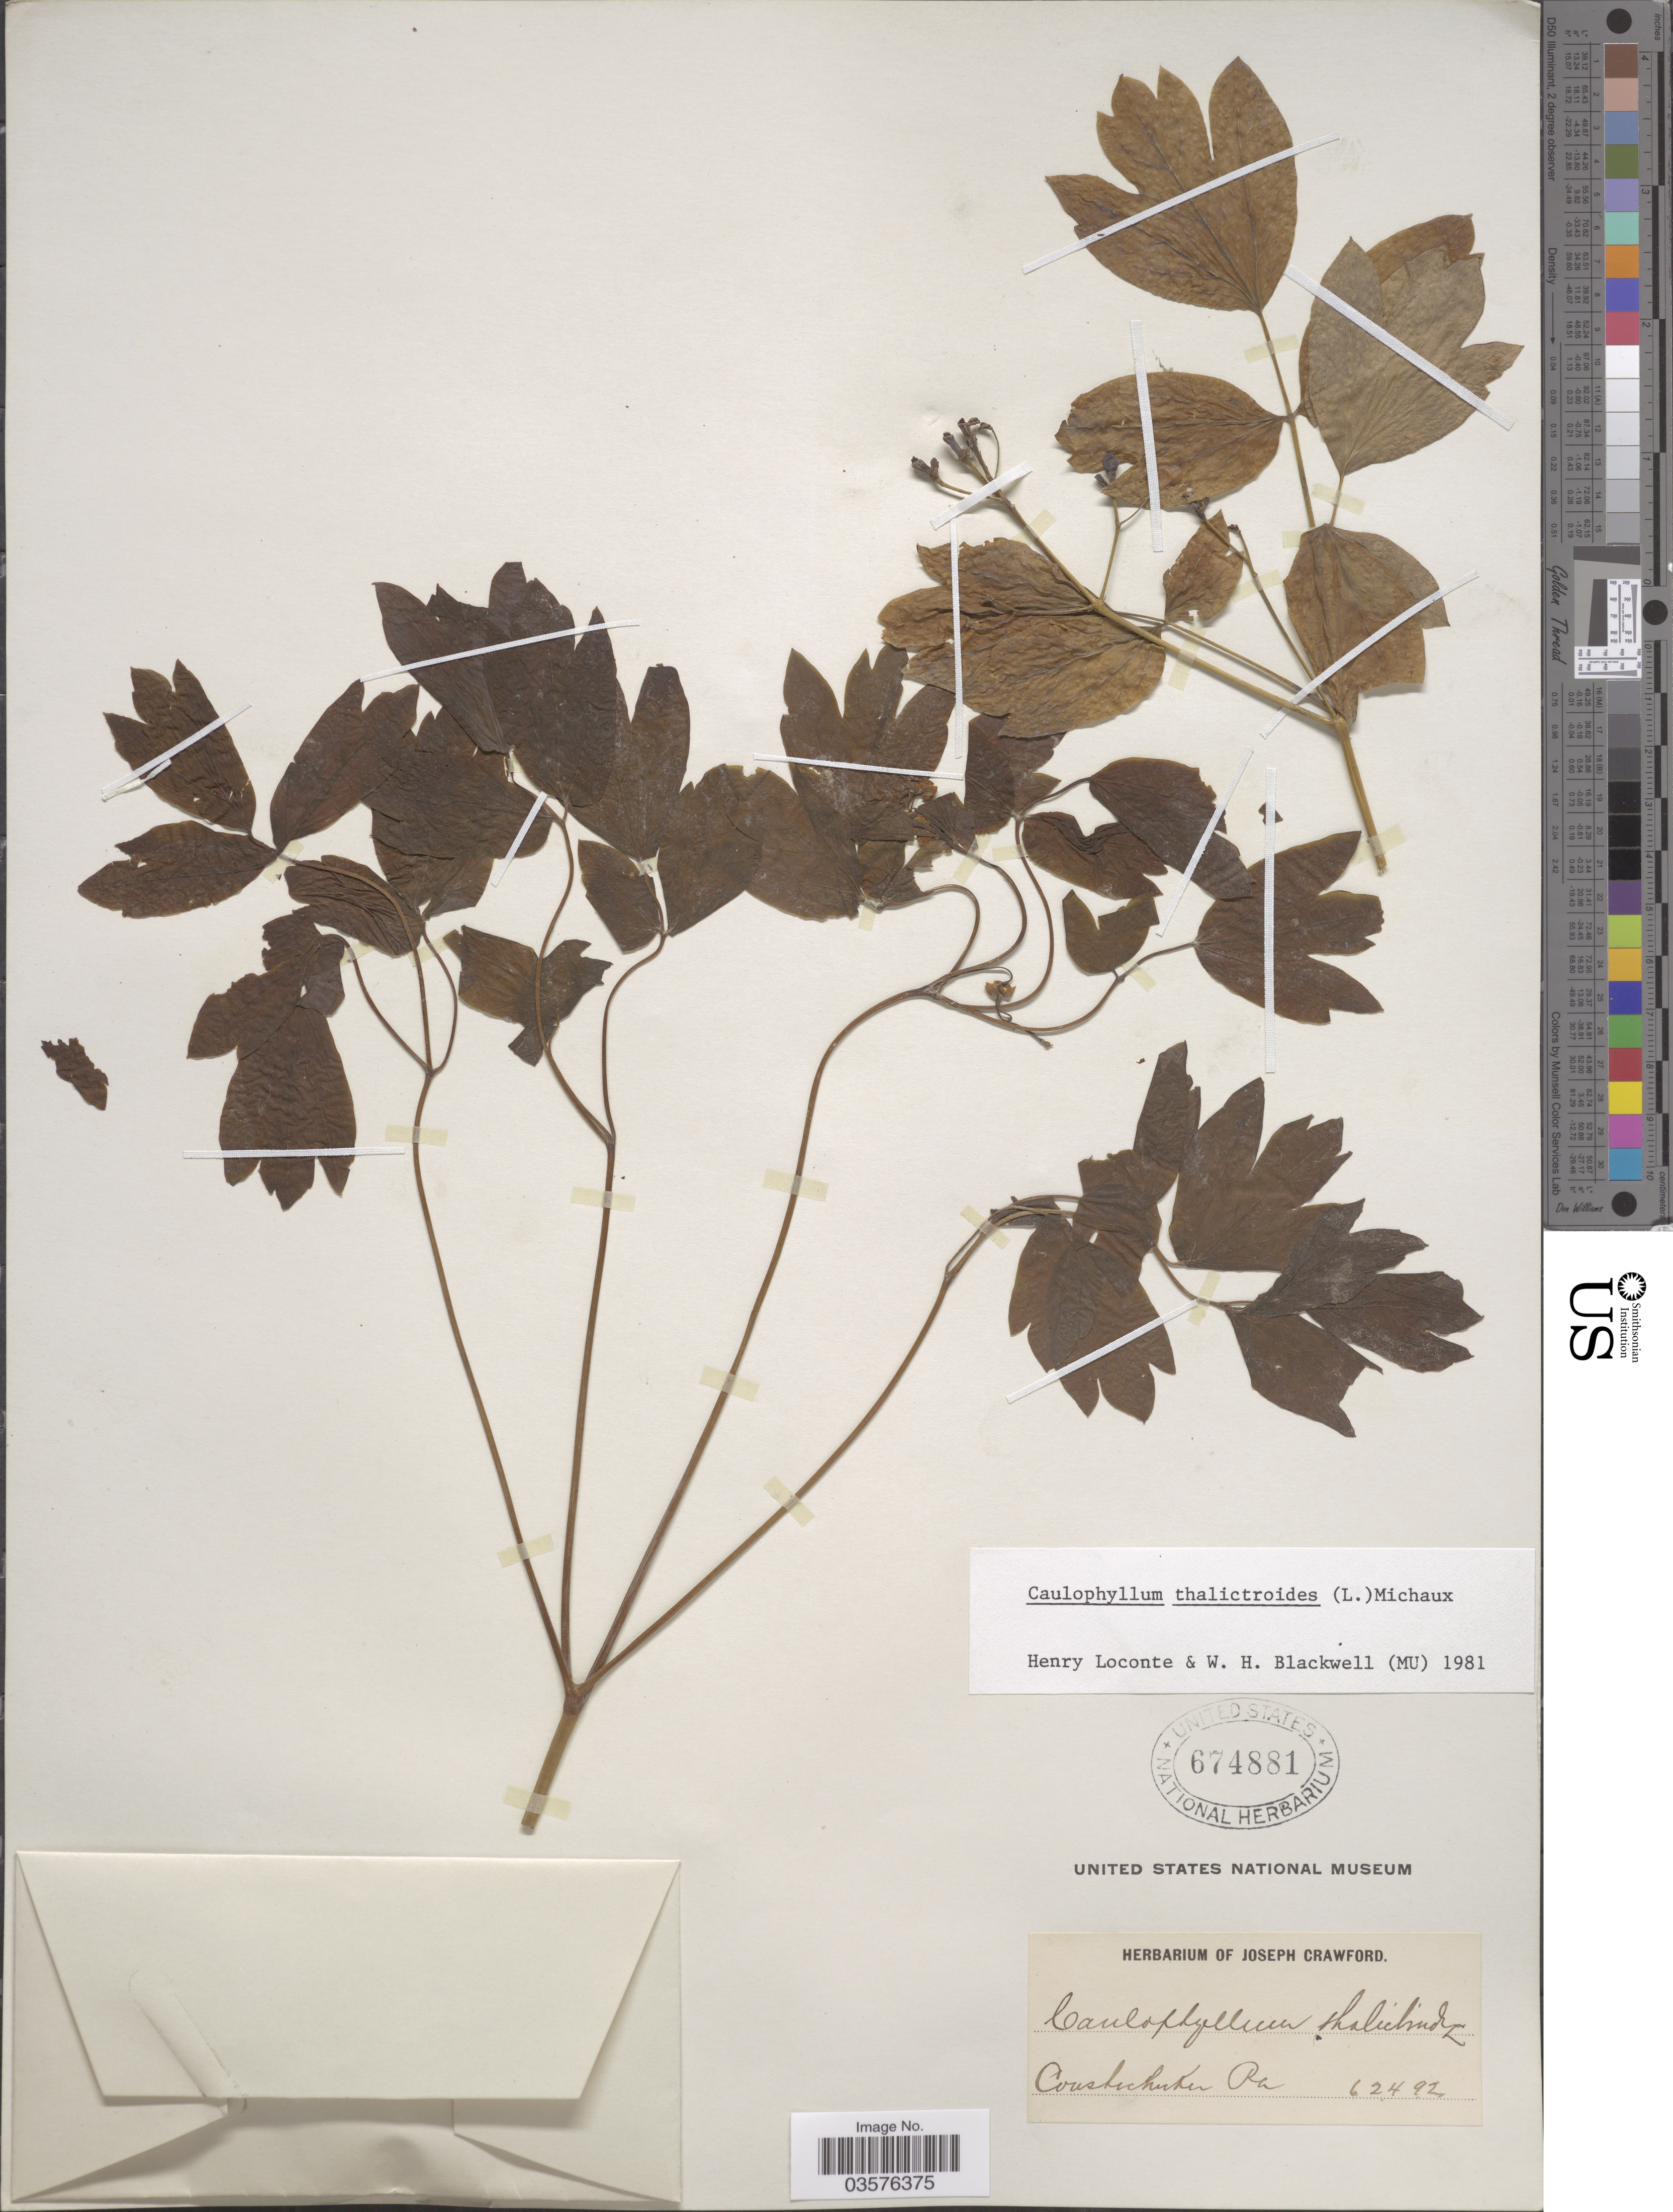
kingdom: Plantae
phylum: Tracheophyta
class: Magnoliopsida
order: Ranunculales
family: Berberidaceae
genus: Caulophyllum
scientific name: Caulophyllum thalictroides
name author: (L.) Michx.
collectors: ex herb. Joseph Crawford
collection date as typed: Transcribed d/m/y: 24/6/92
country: United States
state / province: Pennsylvania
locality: Conshohocken.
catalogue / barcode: US 674881